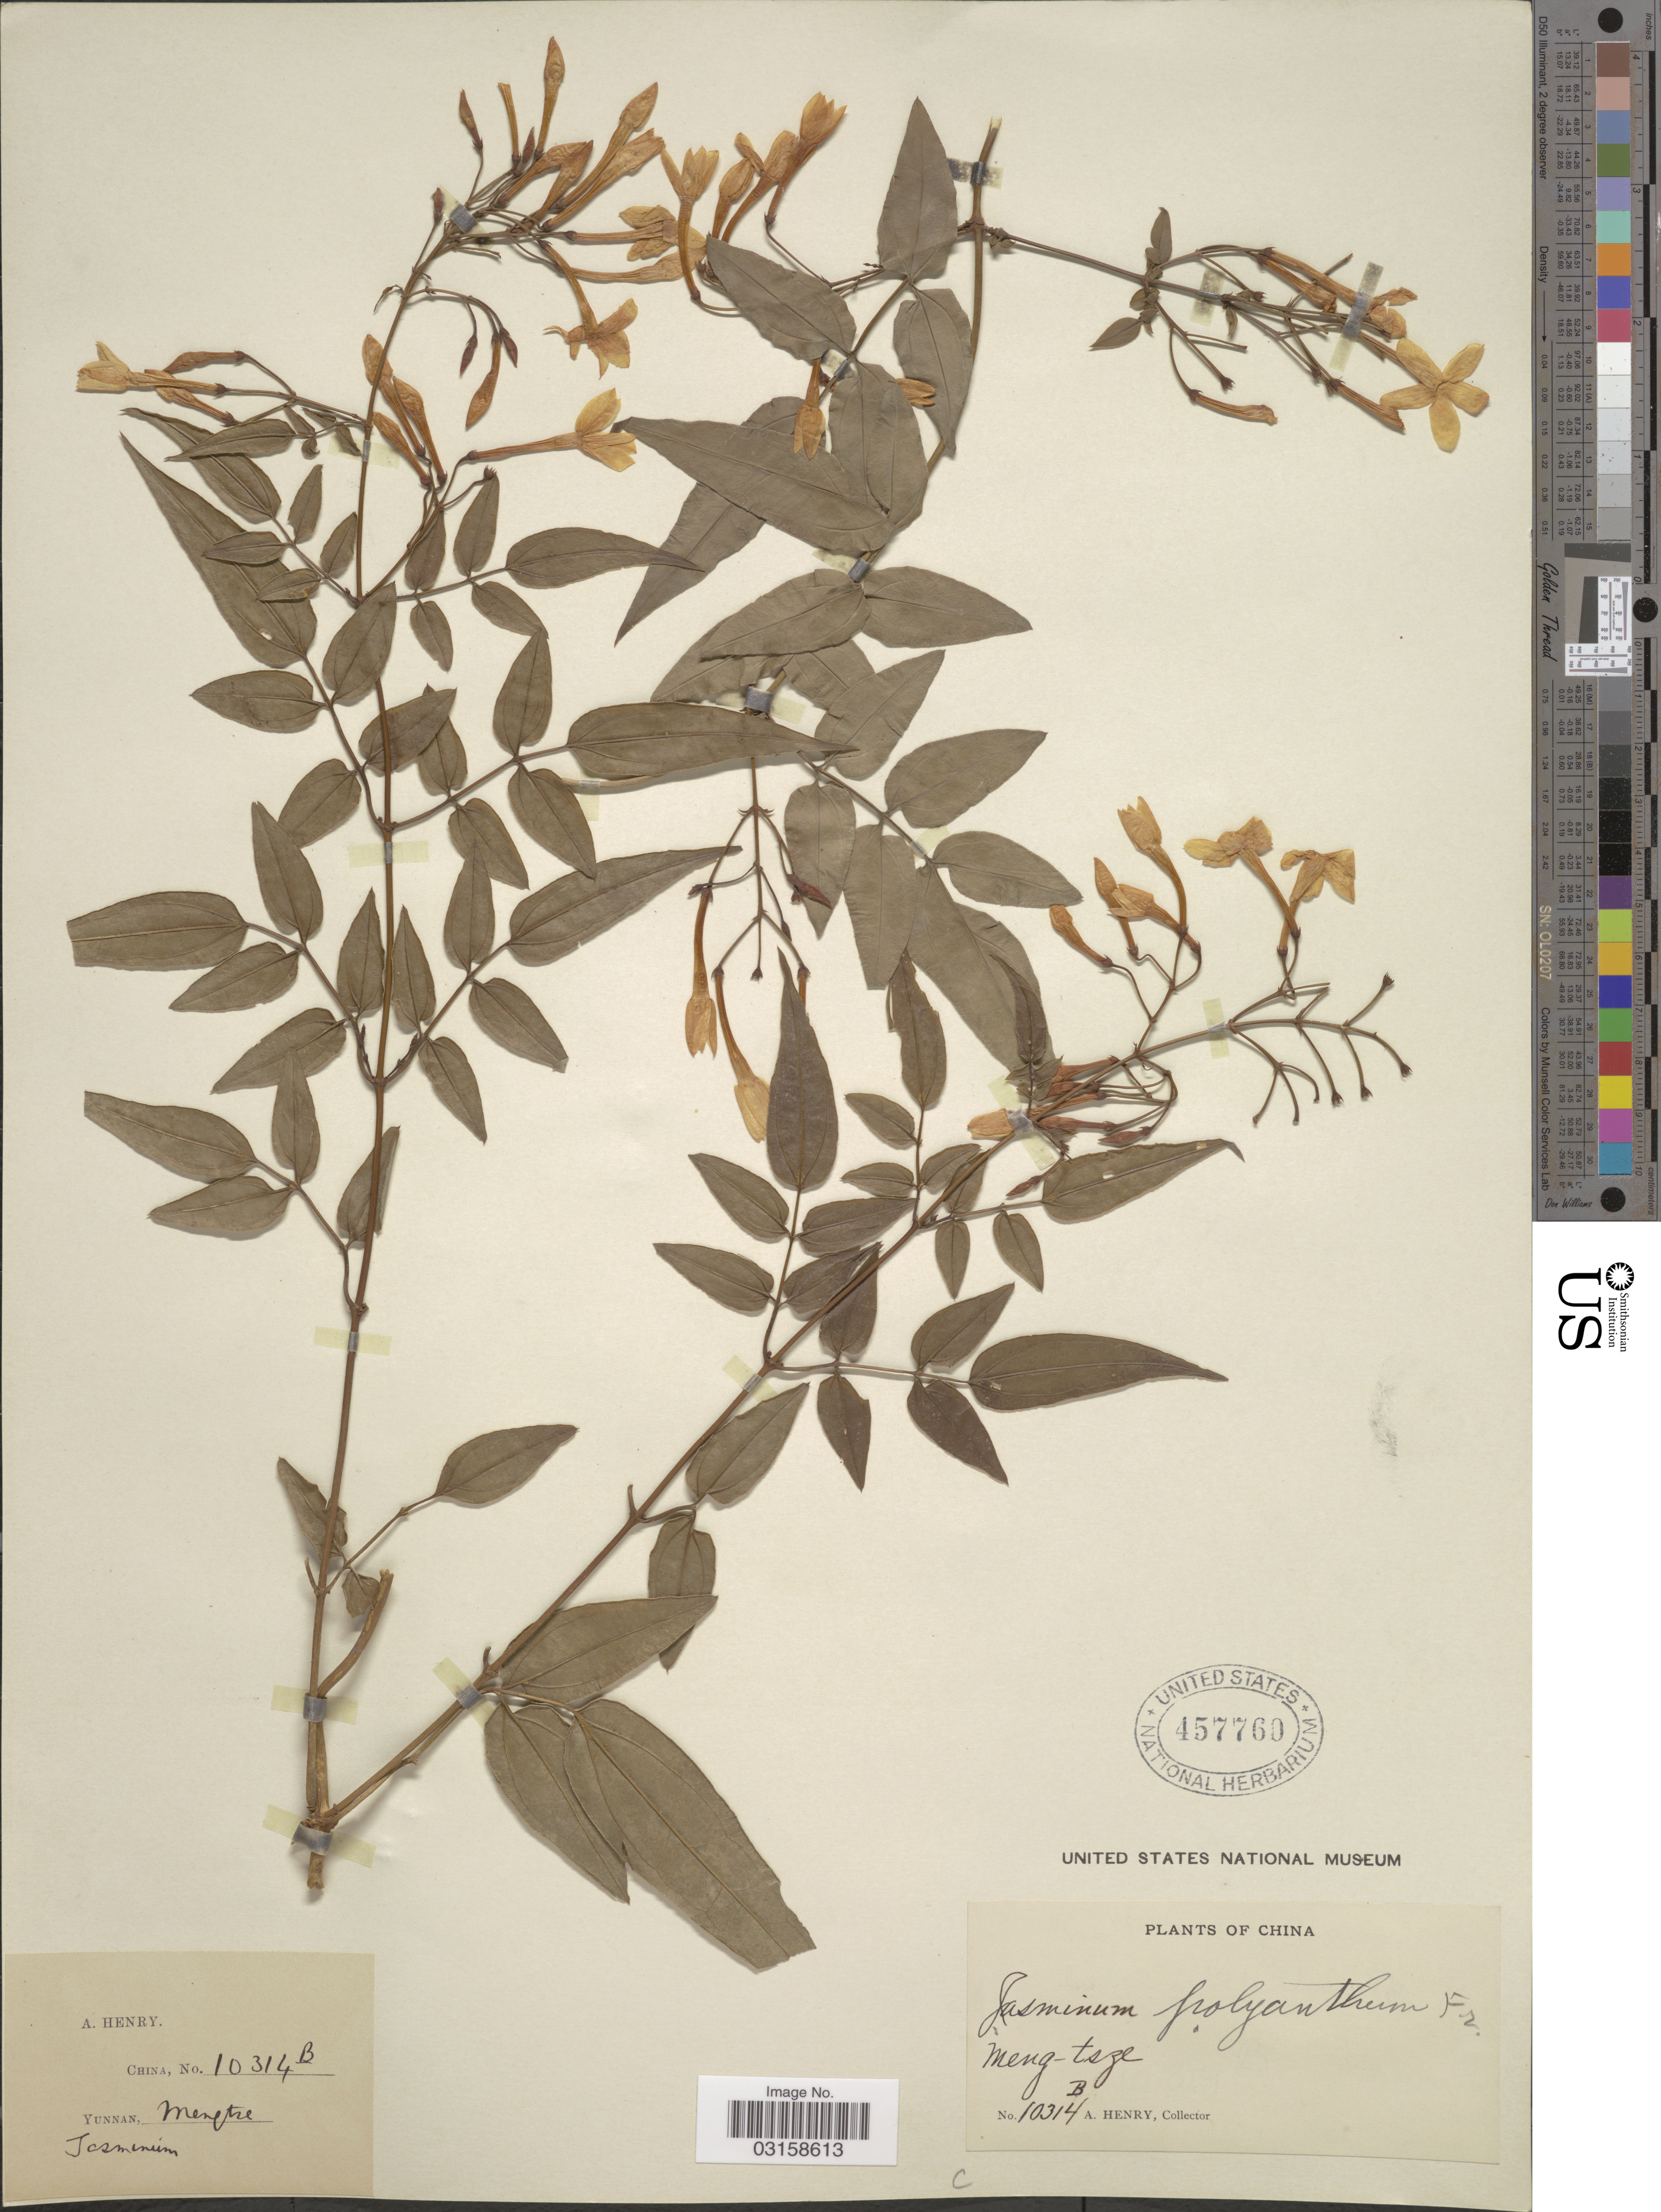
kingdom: Plantae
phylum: Tracheophyta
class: Magnoliopsida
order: Lamiales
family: Oleaceae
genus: Jasminum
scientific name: Jasminum polyanthum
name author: Franch.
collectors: A. Henry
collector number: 10314 B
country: China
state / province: Yunnan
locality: Meng-tsze.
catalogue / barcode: US 457760